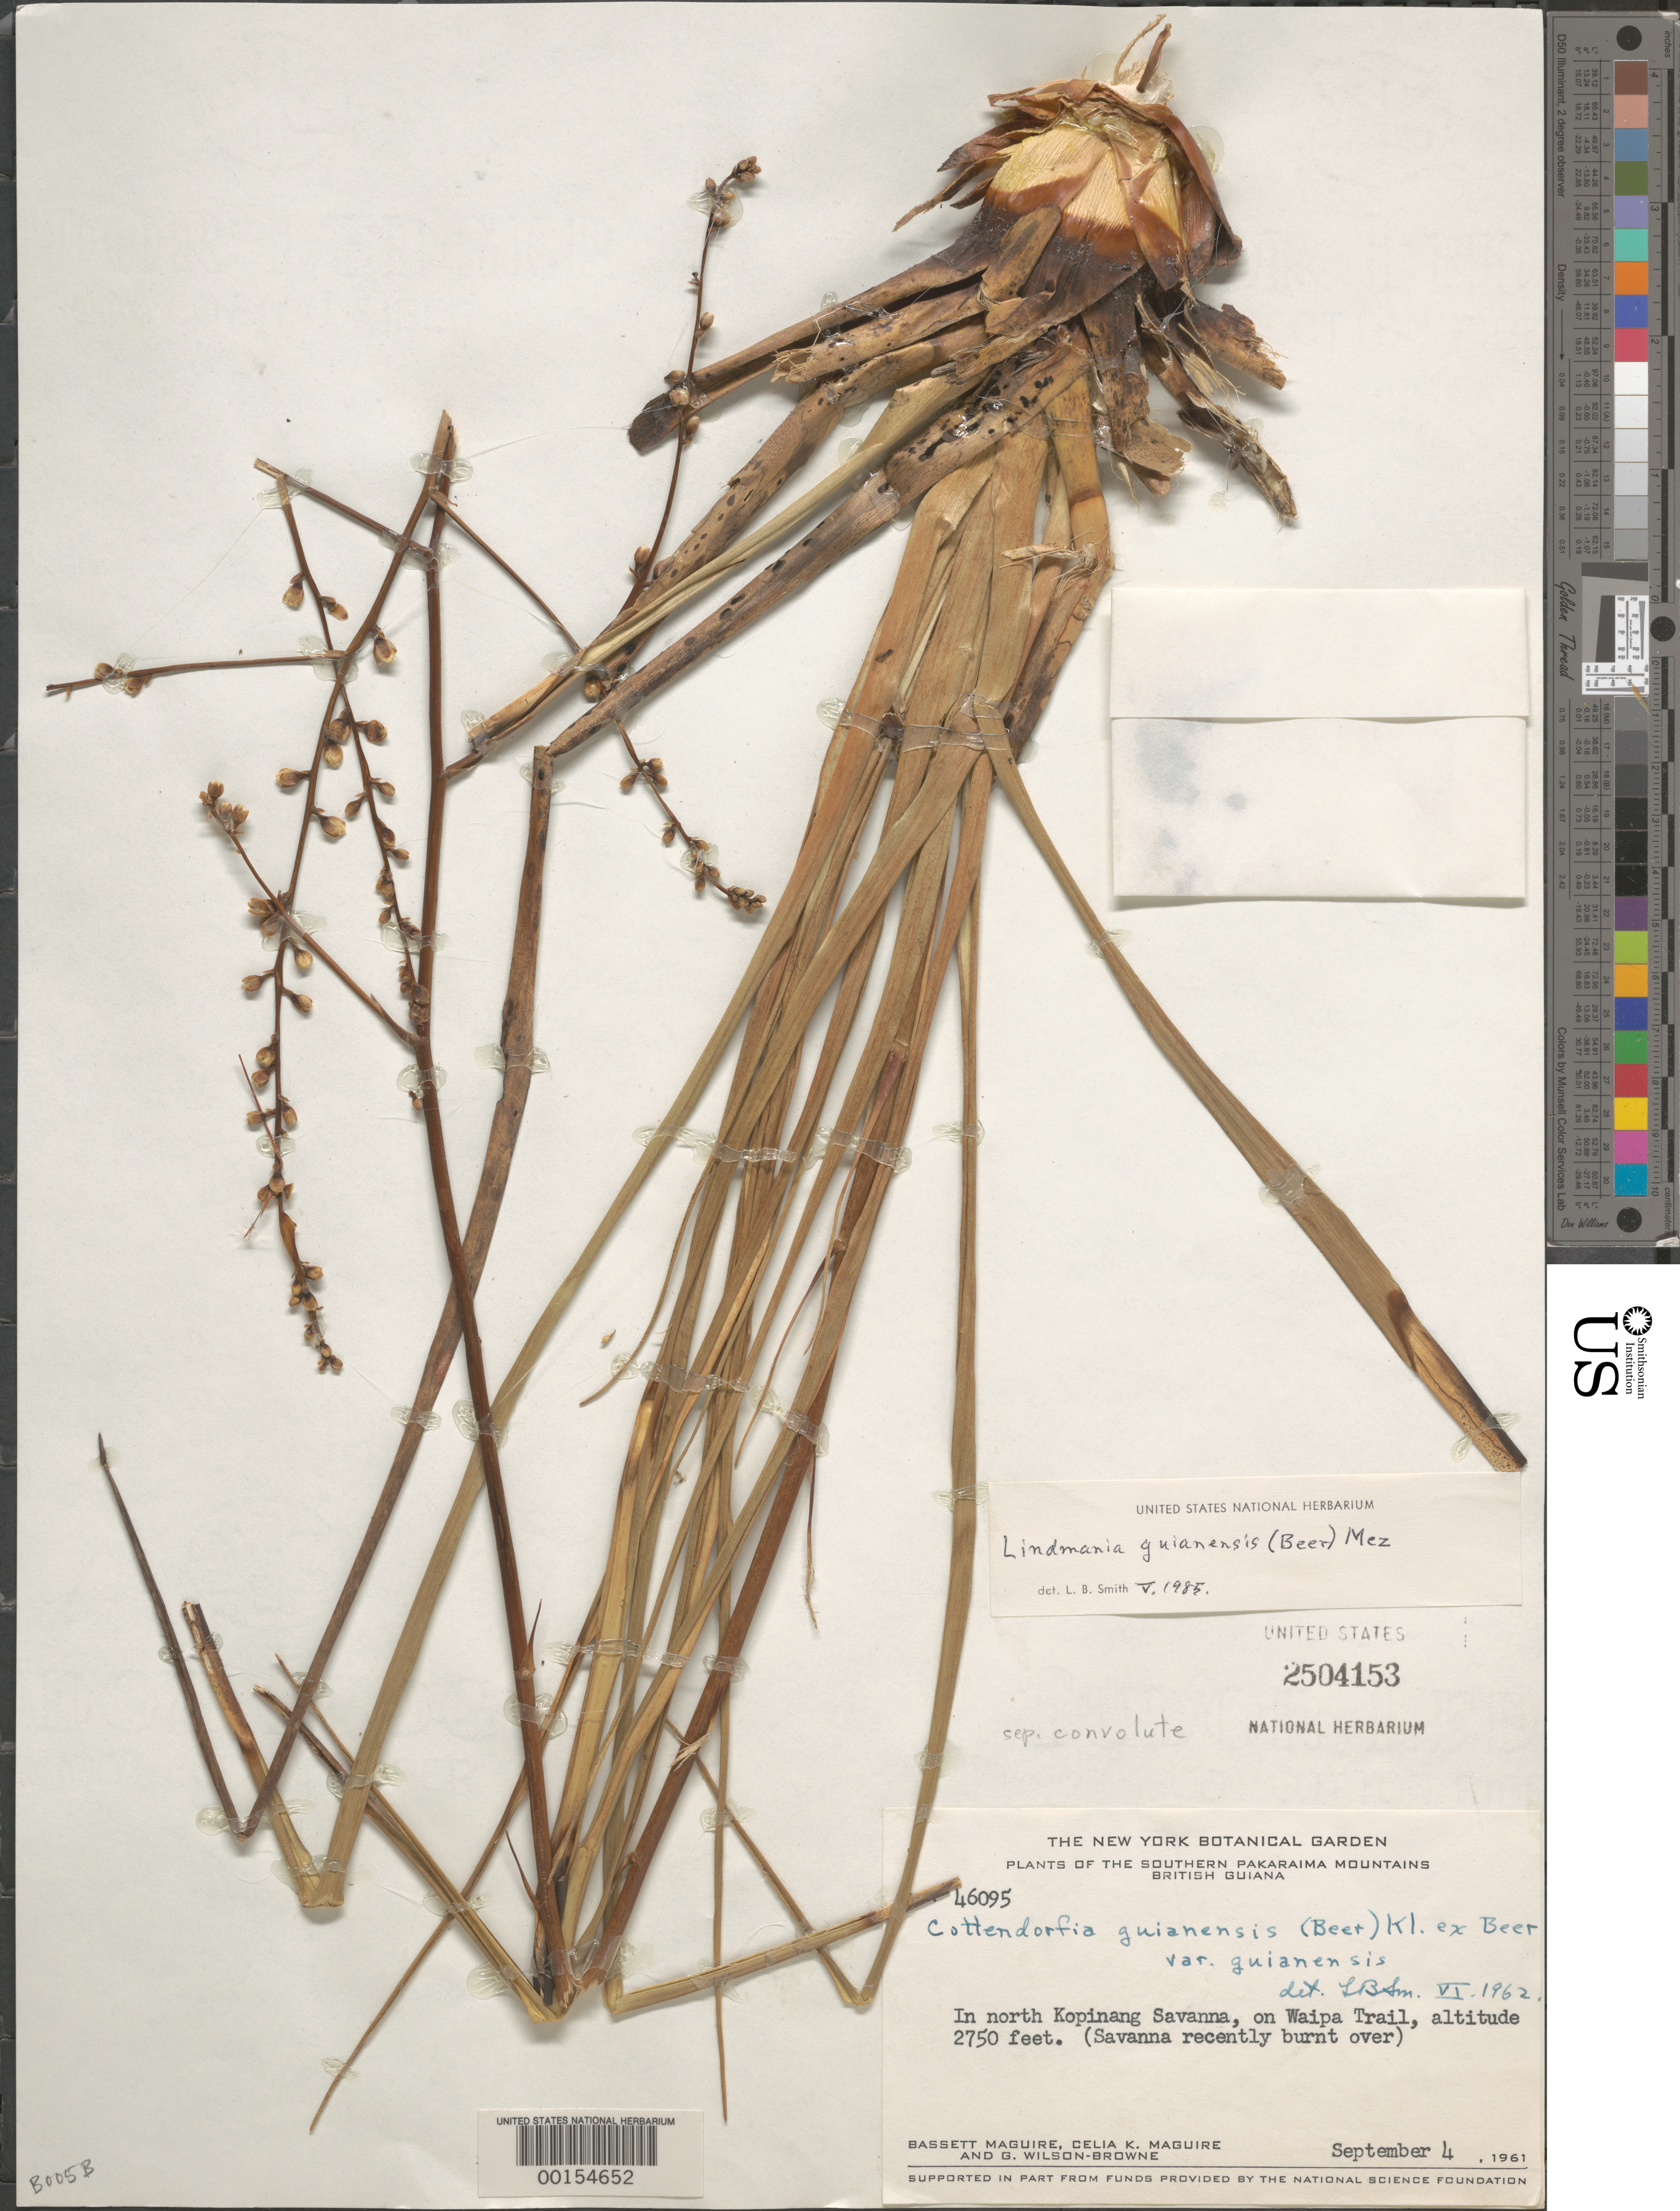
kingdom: Plantae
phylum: Tracheophyta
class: Liliopsida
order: Poales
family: Bromeliaceae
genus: Lindmania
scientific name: Lindmania guianensis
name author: (Beer) Mez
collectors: B. Maguire, C. K. Maguire & G. Wilson-Browne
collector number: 46095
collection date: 1961-09-04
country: Guyana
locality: The Southern Pakaraima Mountains. British Guiana. In north Kopinang Savanna, on Waipa Trail.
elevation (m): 838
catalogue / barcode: US 2504153